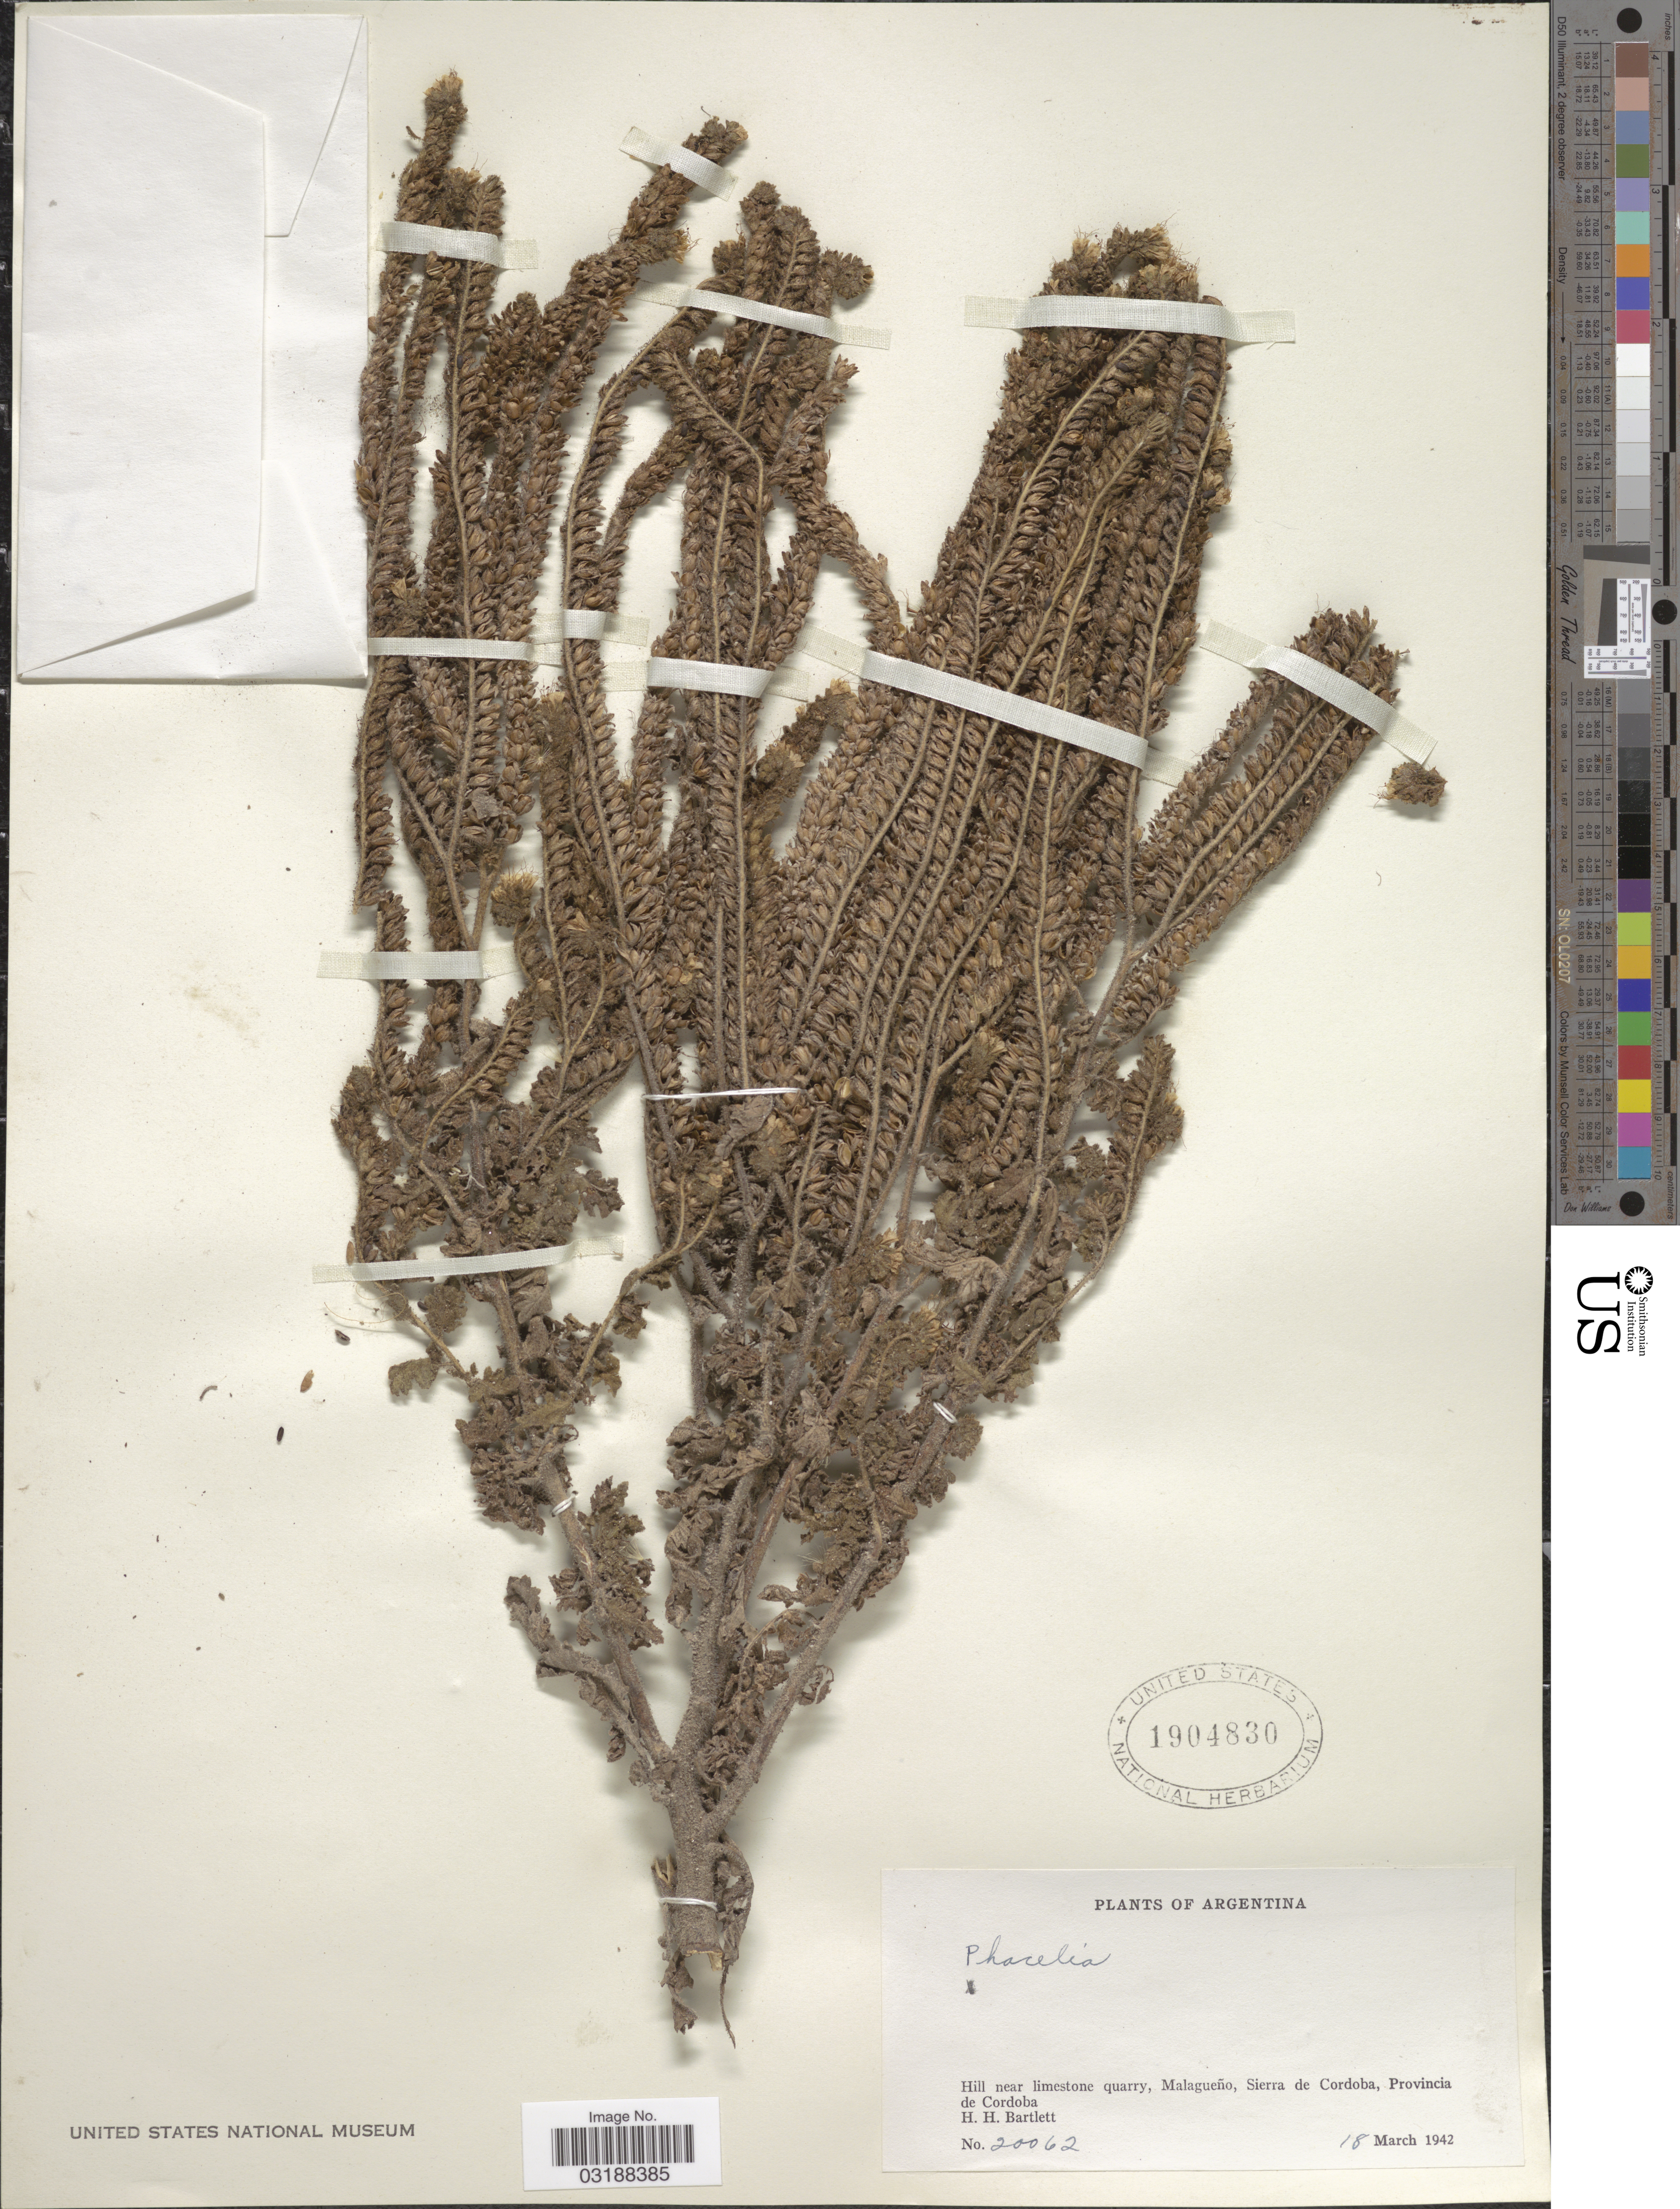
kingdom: Plantae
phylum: Tracheophyta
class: Magnoliopsida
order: Boraginales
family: Hydrophyllaceae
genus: Phacelia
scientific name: Phacelia sp.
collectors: H. H. Bartlett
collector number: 20062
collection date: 1942-03-18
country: Argentina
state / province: Cordoba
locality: Hill near limestone quarry, Malagueño, Sierra de Cordoba, Provincia de Cordoba.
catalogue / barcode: US 1904830